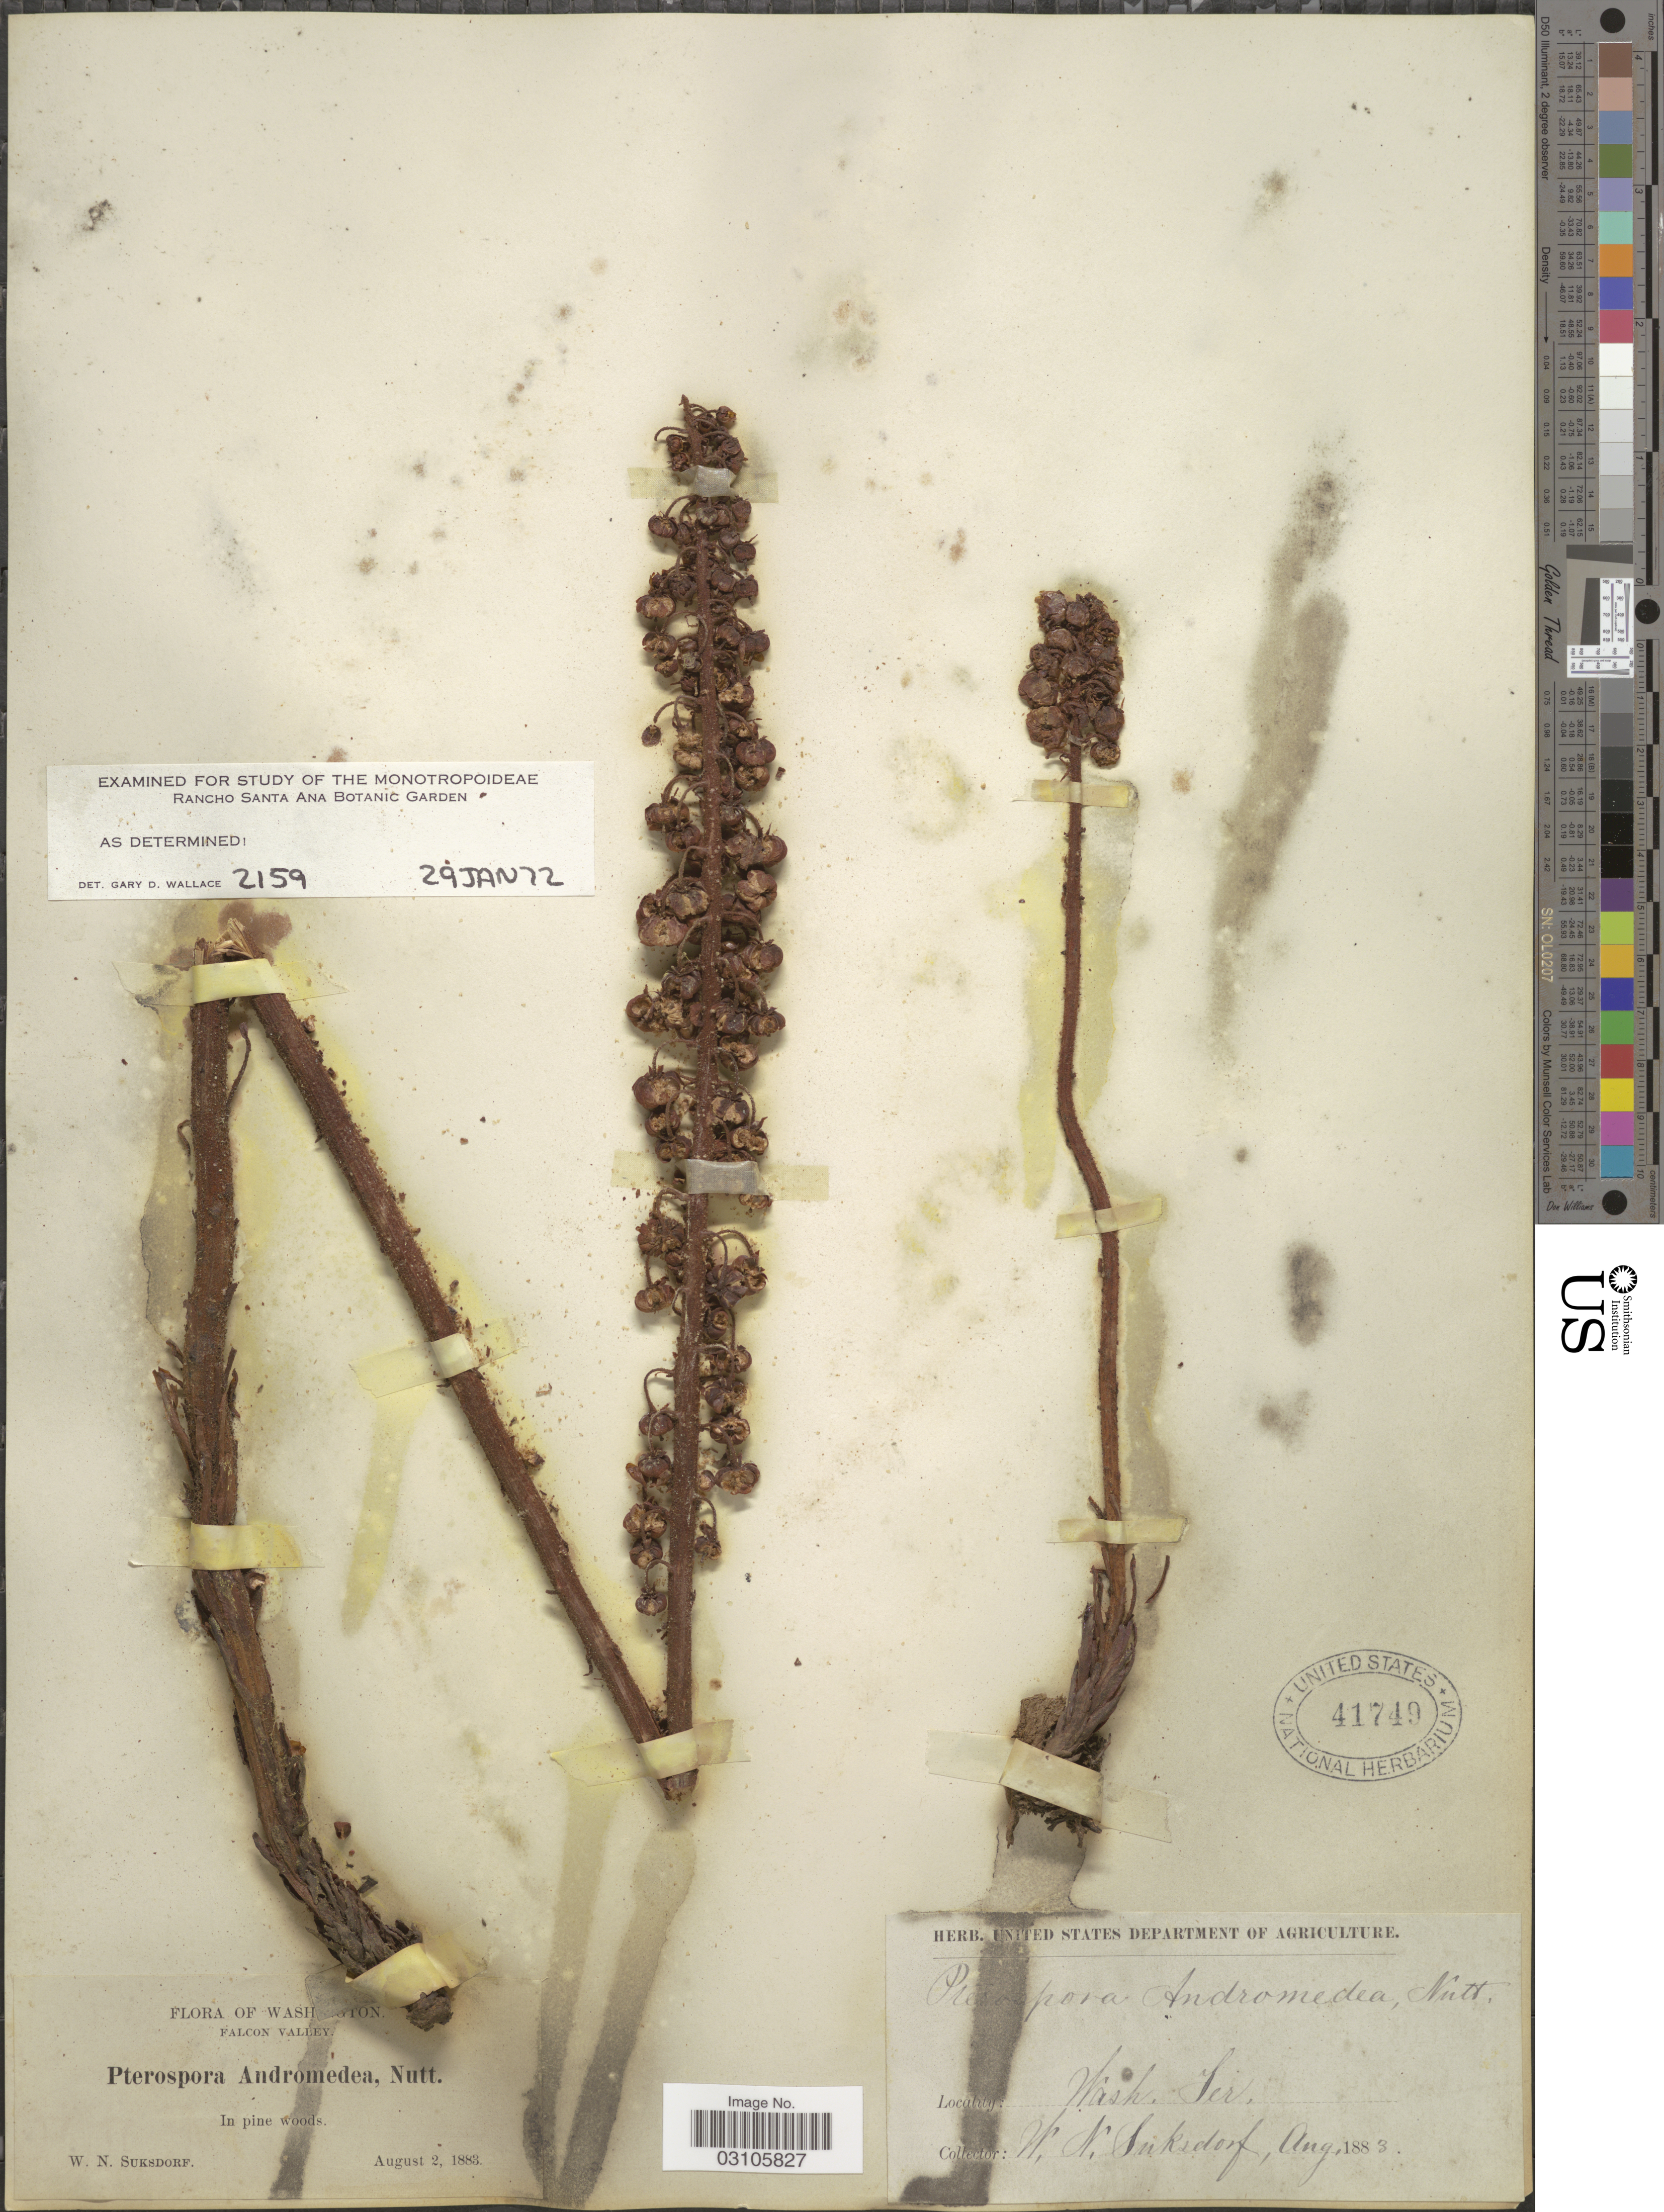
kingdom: Plantae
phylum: Tracheophyta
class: Magnoliopsida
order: Ericales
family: Ericaceae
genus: Pterospora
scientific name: Pterospora andromedea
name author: Nutt.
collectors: W. N. Suksdorf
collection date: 1883-08-02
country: United States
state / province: Washington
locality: Falcon Valley. Wash. Ter.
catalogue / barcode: US 41749